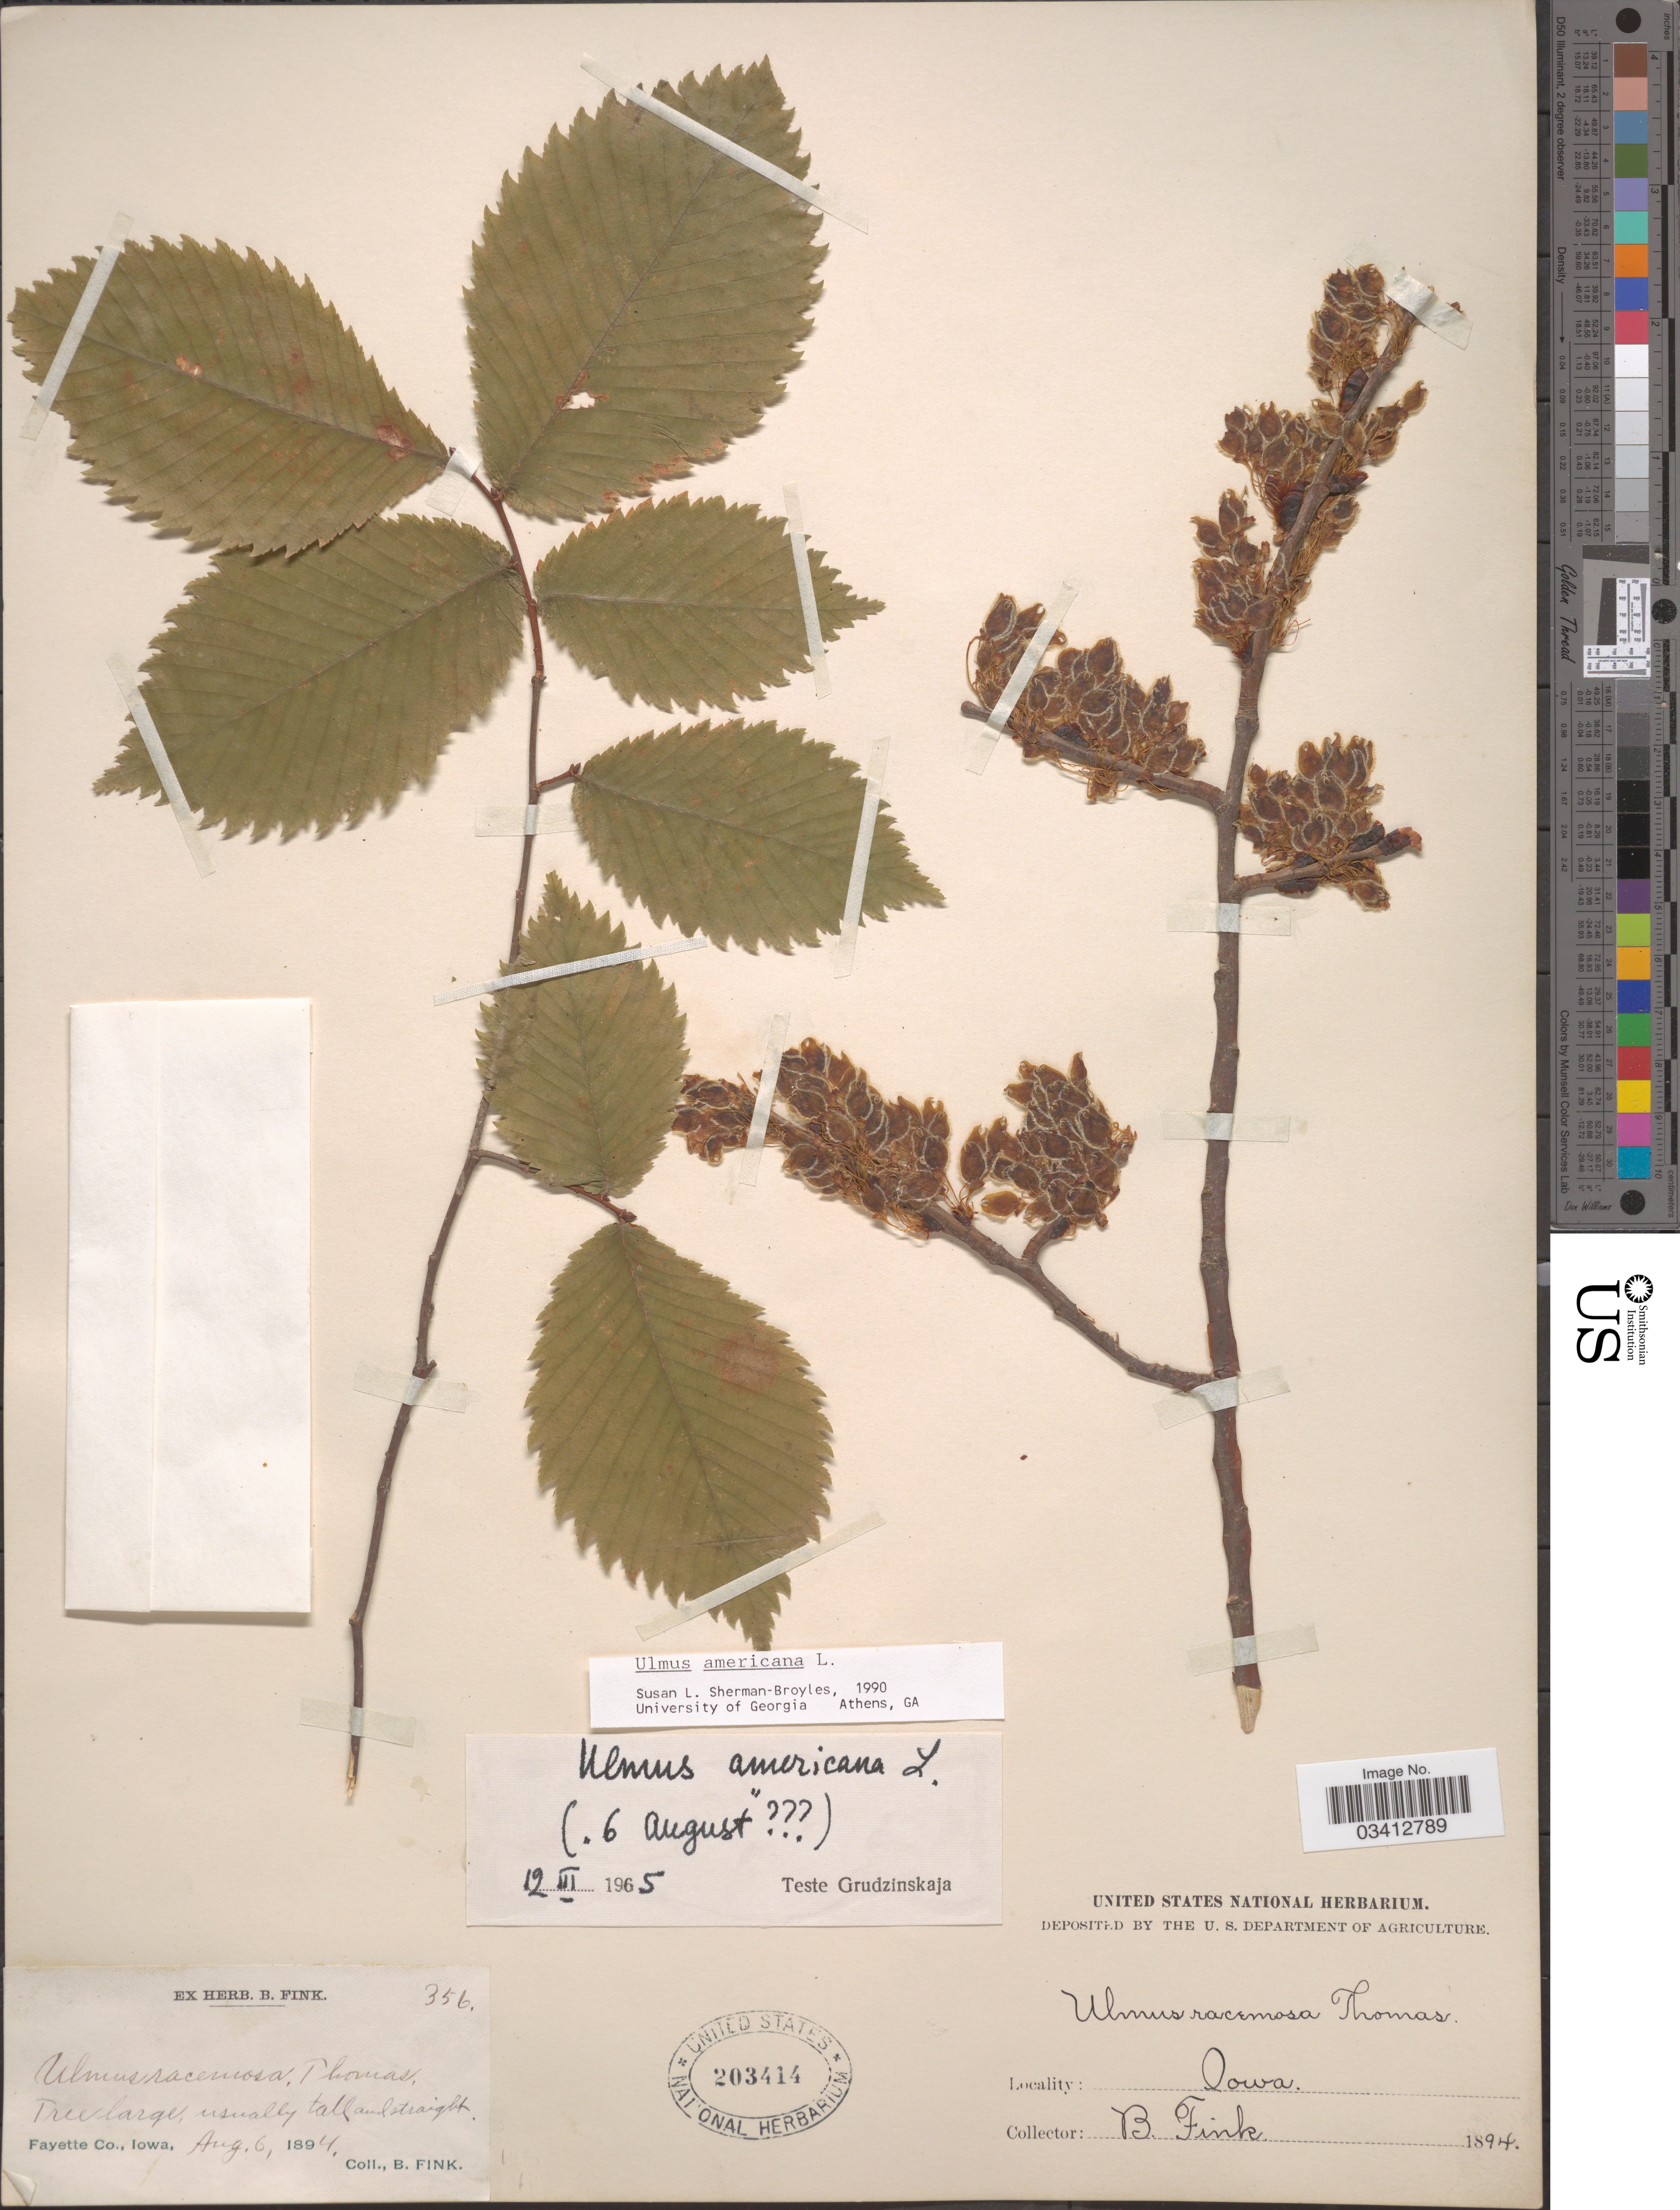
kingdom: Plantae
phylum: Tracheophyta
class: Magnoliopsida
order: Rosales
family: Ulmaceae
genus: Ulmus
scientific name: Ulmus americana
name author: L.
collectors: B. Fink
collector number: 356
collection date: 1894-08-06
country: United States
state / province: Iowa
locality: Fayette Co.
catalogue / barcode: US 203414